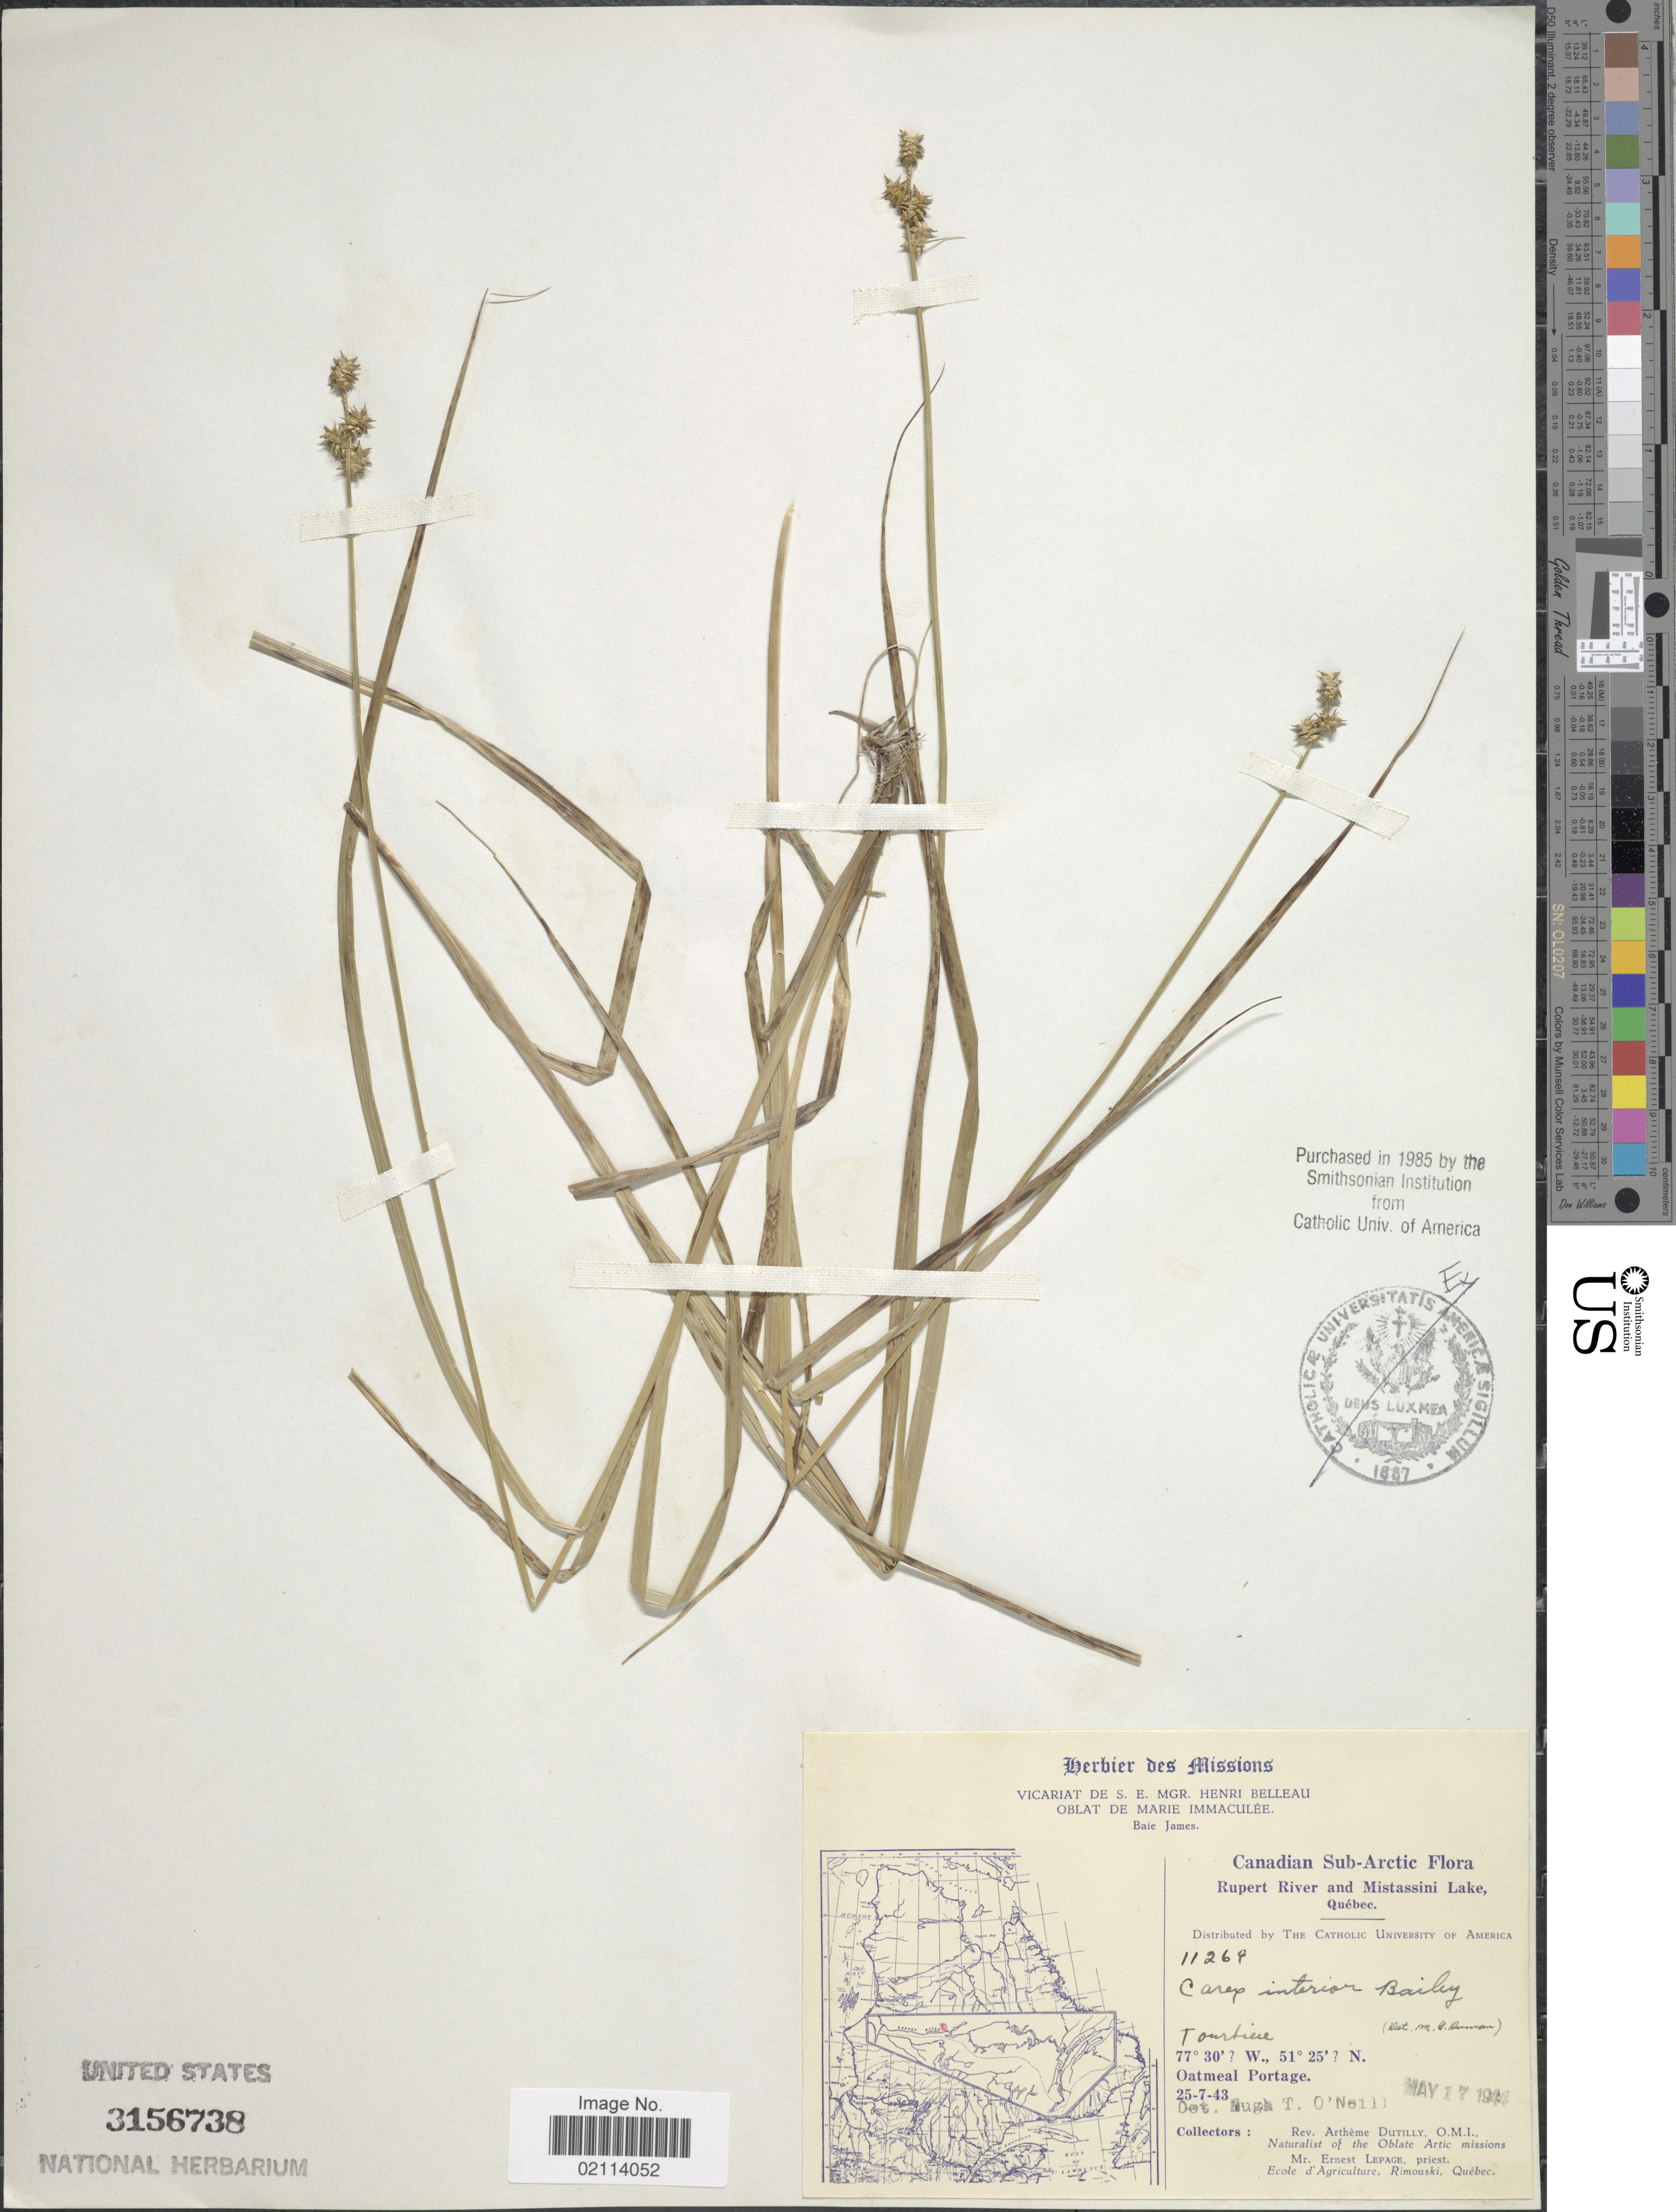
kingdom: Plantae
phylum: Tracheophyta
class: Liliopsida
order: Poales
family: Cyperaceae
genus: Carex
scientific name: Carex interior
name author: L.H. Bailey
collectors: A. Dutilly & E. Lepage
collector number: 11269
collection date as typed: Transcribed d/m/y: 25/7/43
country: Canada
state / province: Quebec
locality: Canadian Sub-Arctic, Rupert River and Mistassini Lake, Tourtiere, Oatmeal Portage.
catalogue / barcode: US 3156738